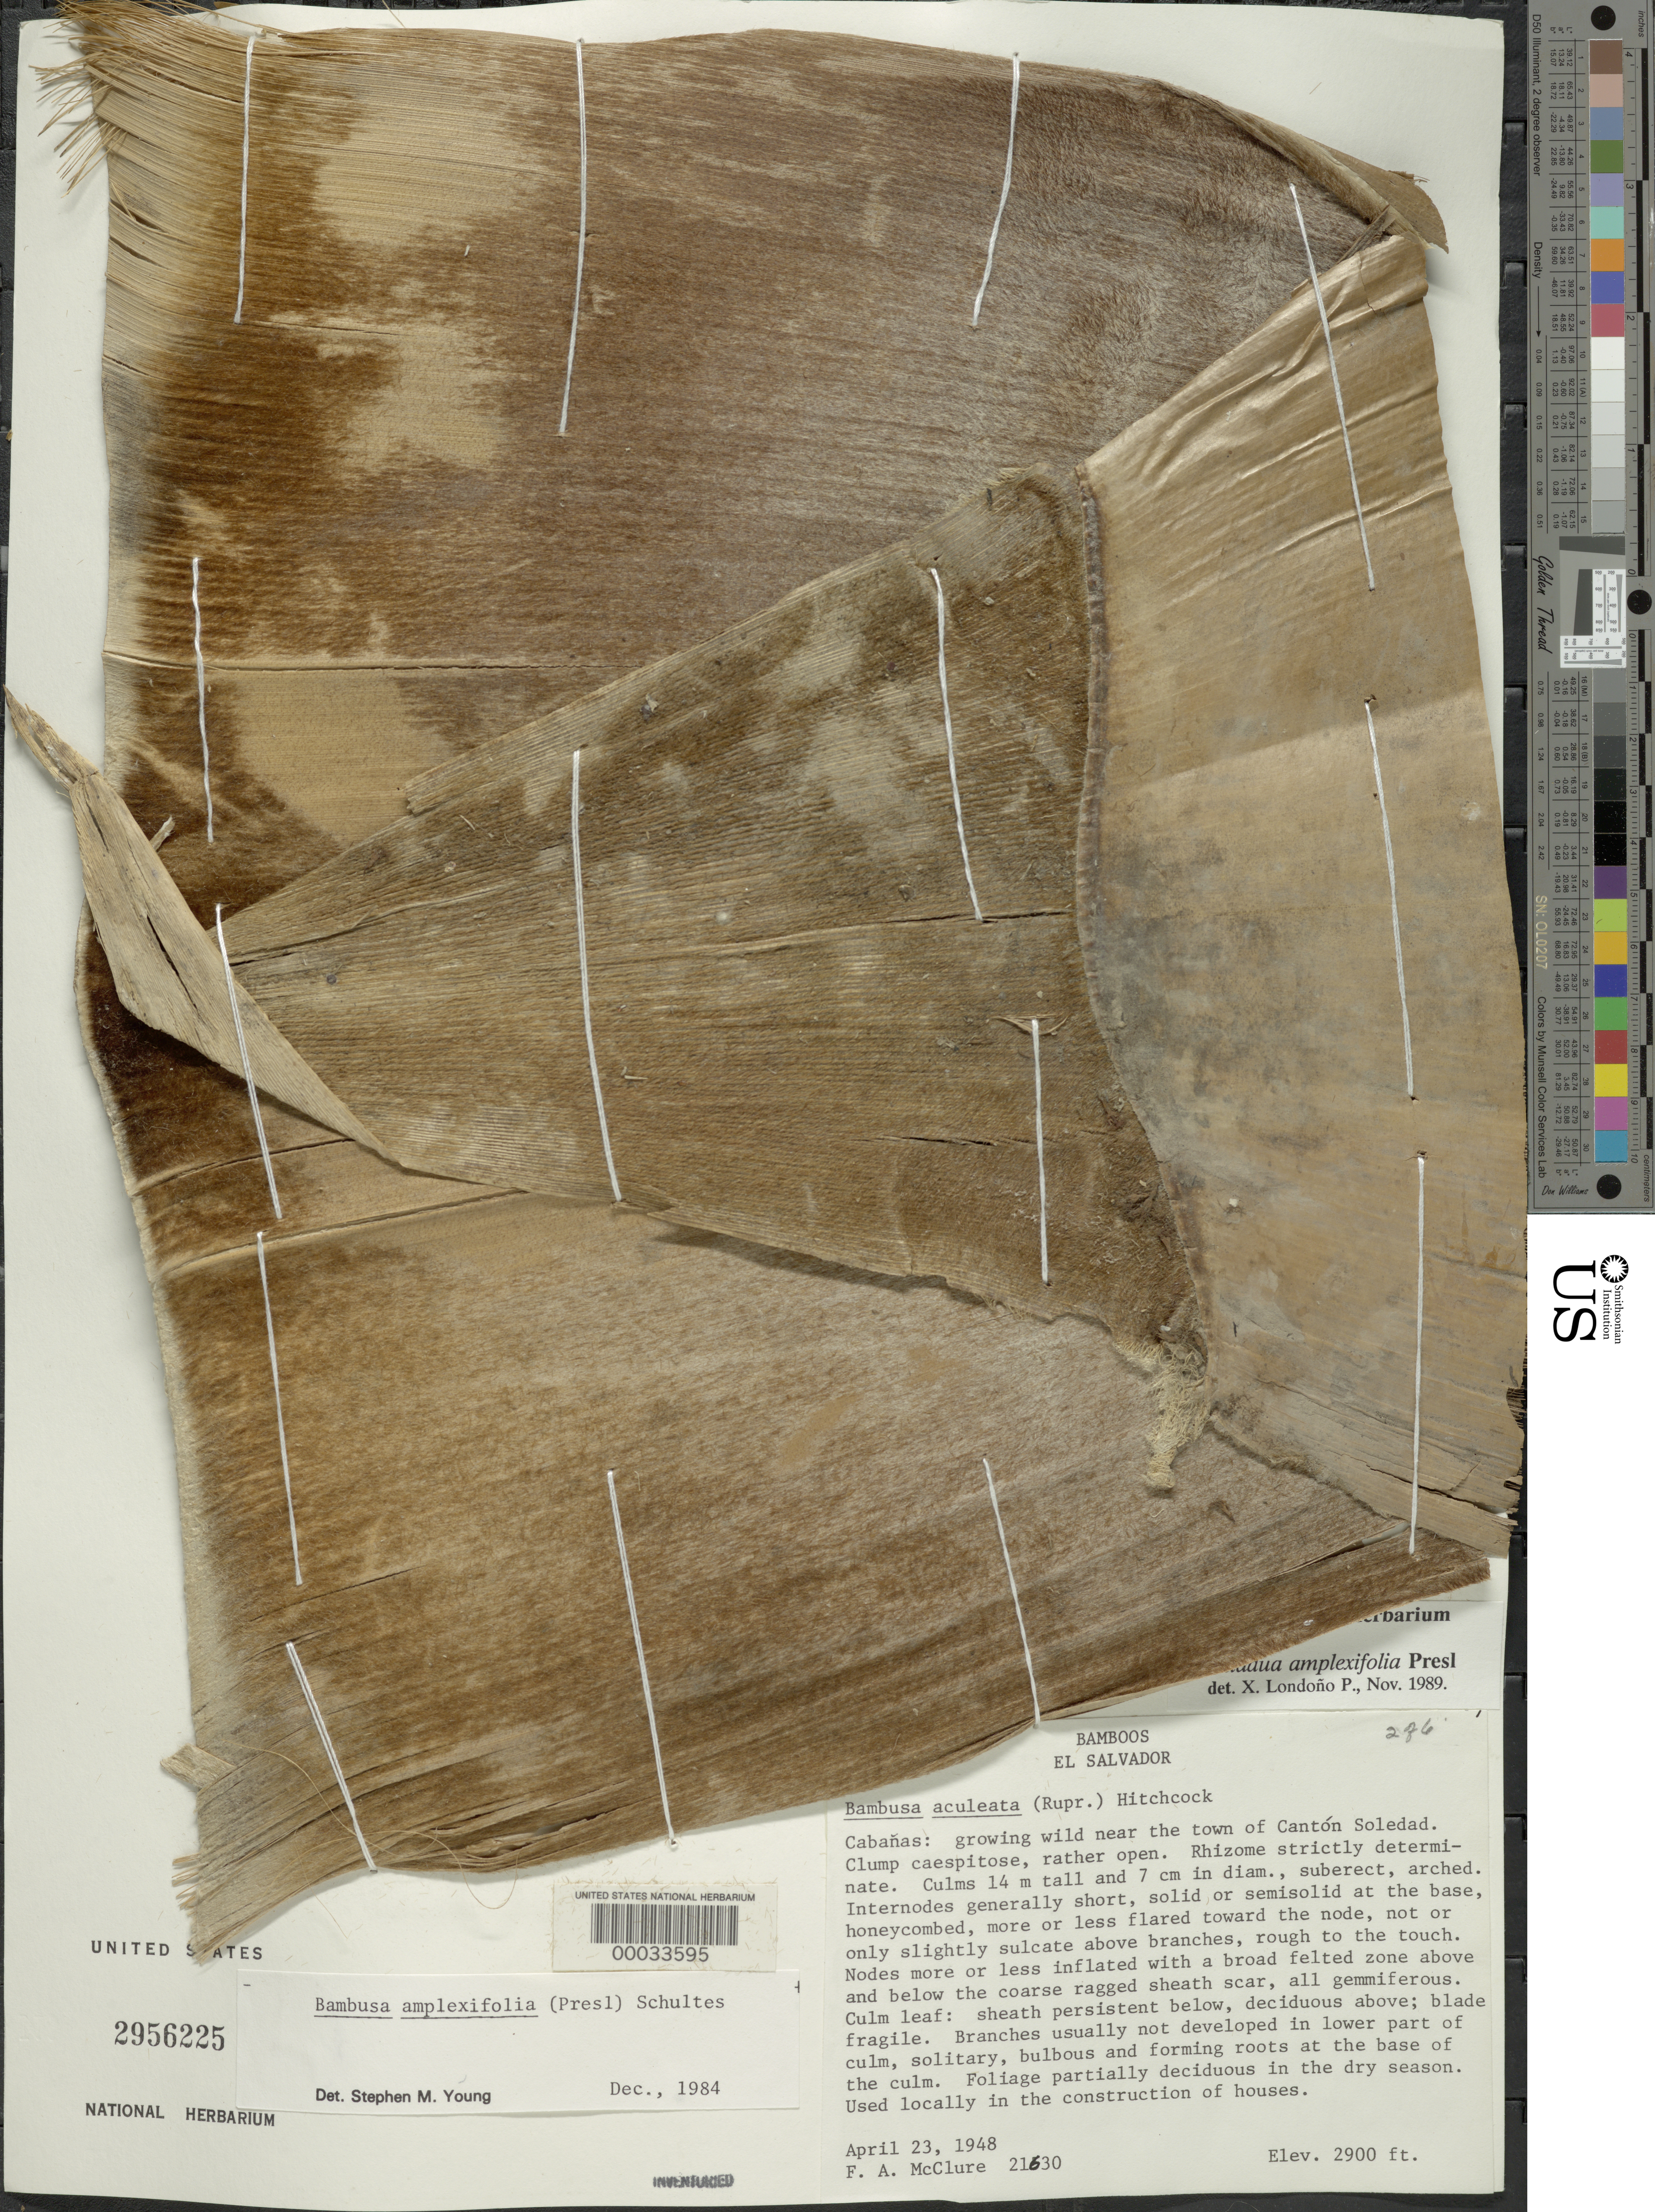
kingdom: Plantae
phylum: Tracheophyta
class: Liliopsida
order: Poales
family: Poaceae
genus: Guadua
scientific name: Guadua amplexifolia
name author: J. Presl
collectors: F. A. McClure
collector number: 21630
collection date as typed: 23 Apr 1948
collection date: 1948-04-23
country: El Salvador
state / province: Cabañas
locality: Canton soledad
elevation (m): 885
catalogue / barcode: US 2956225